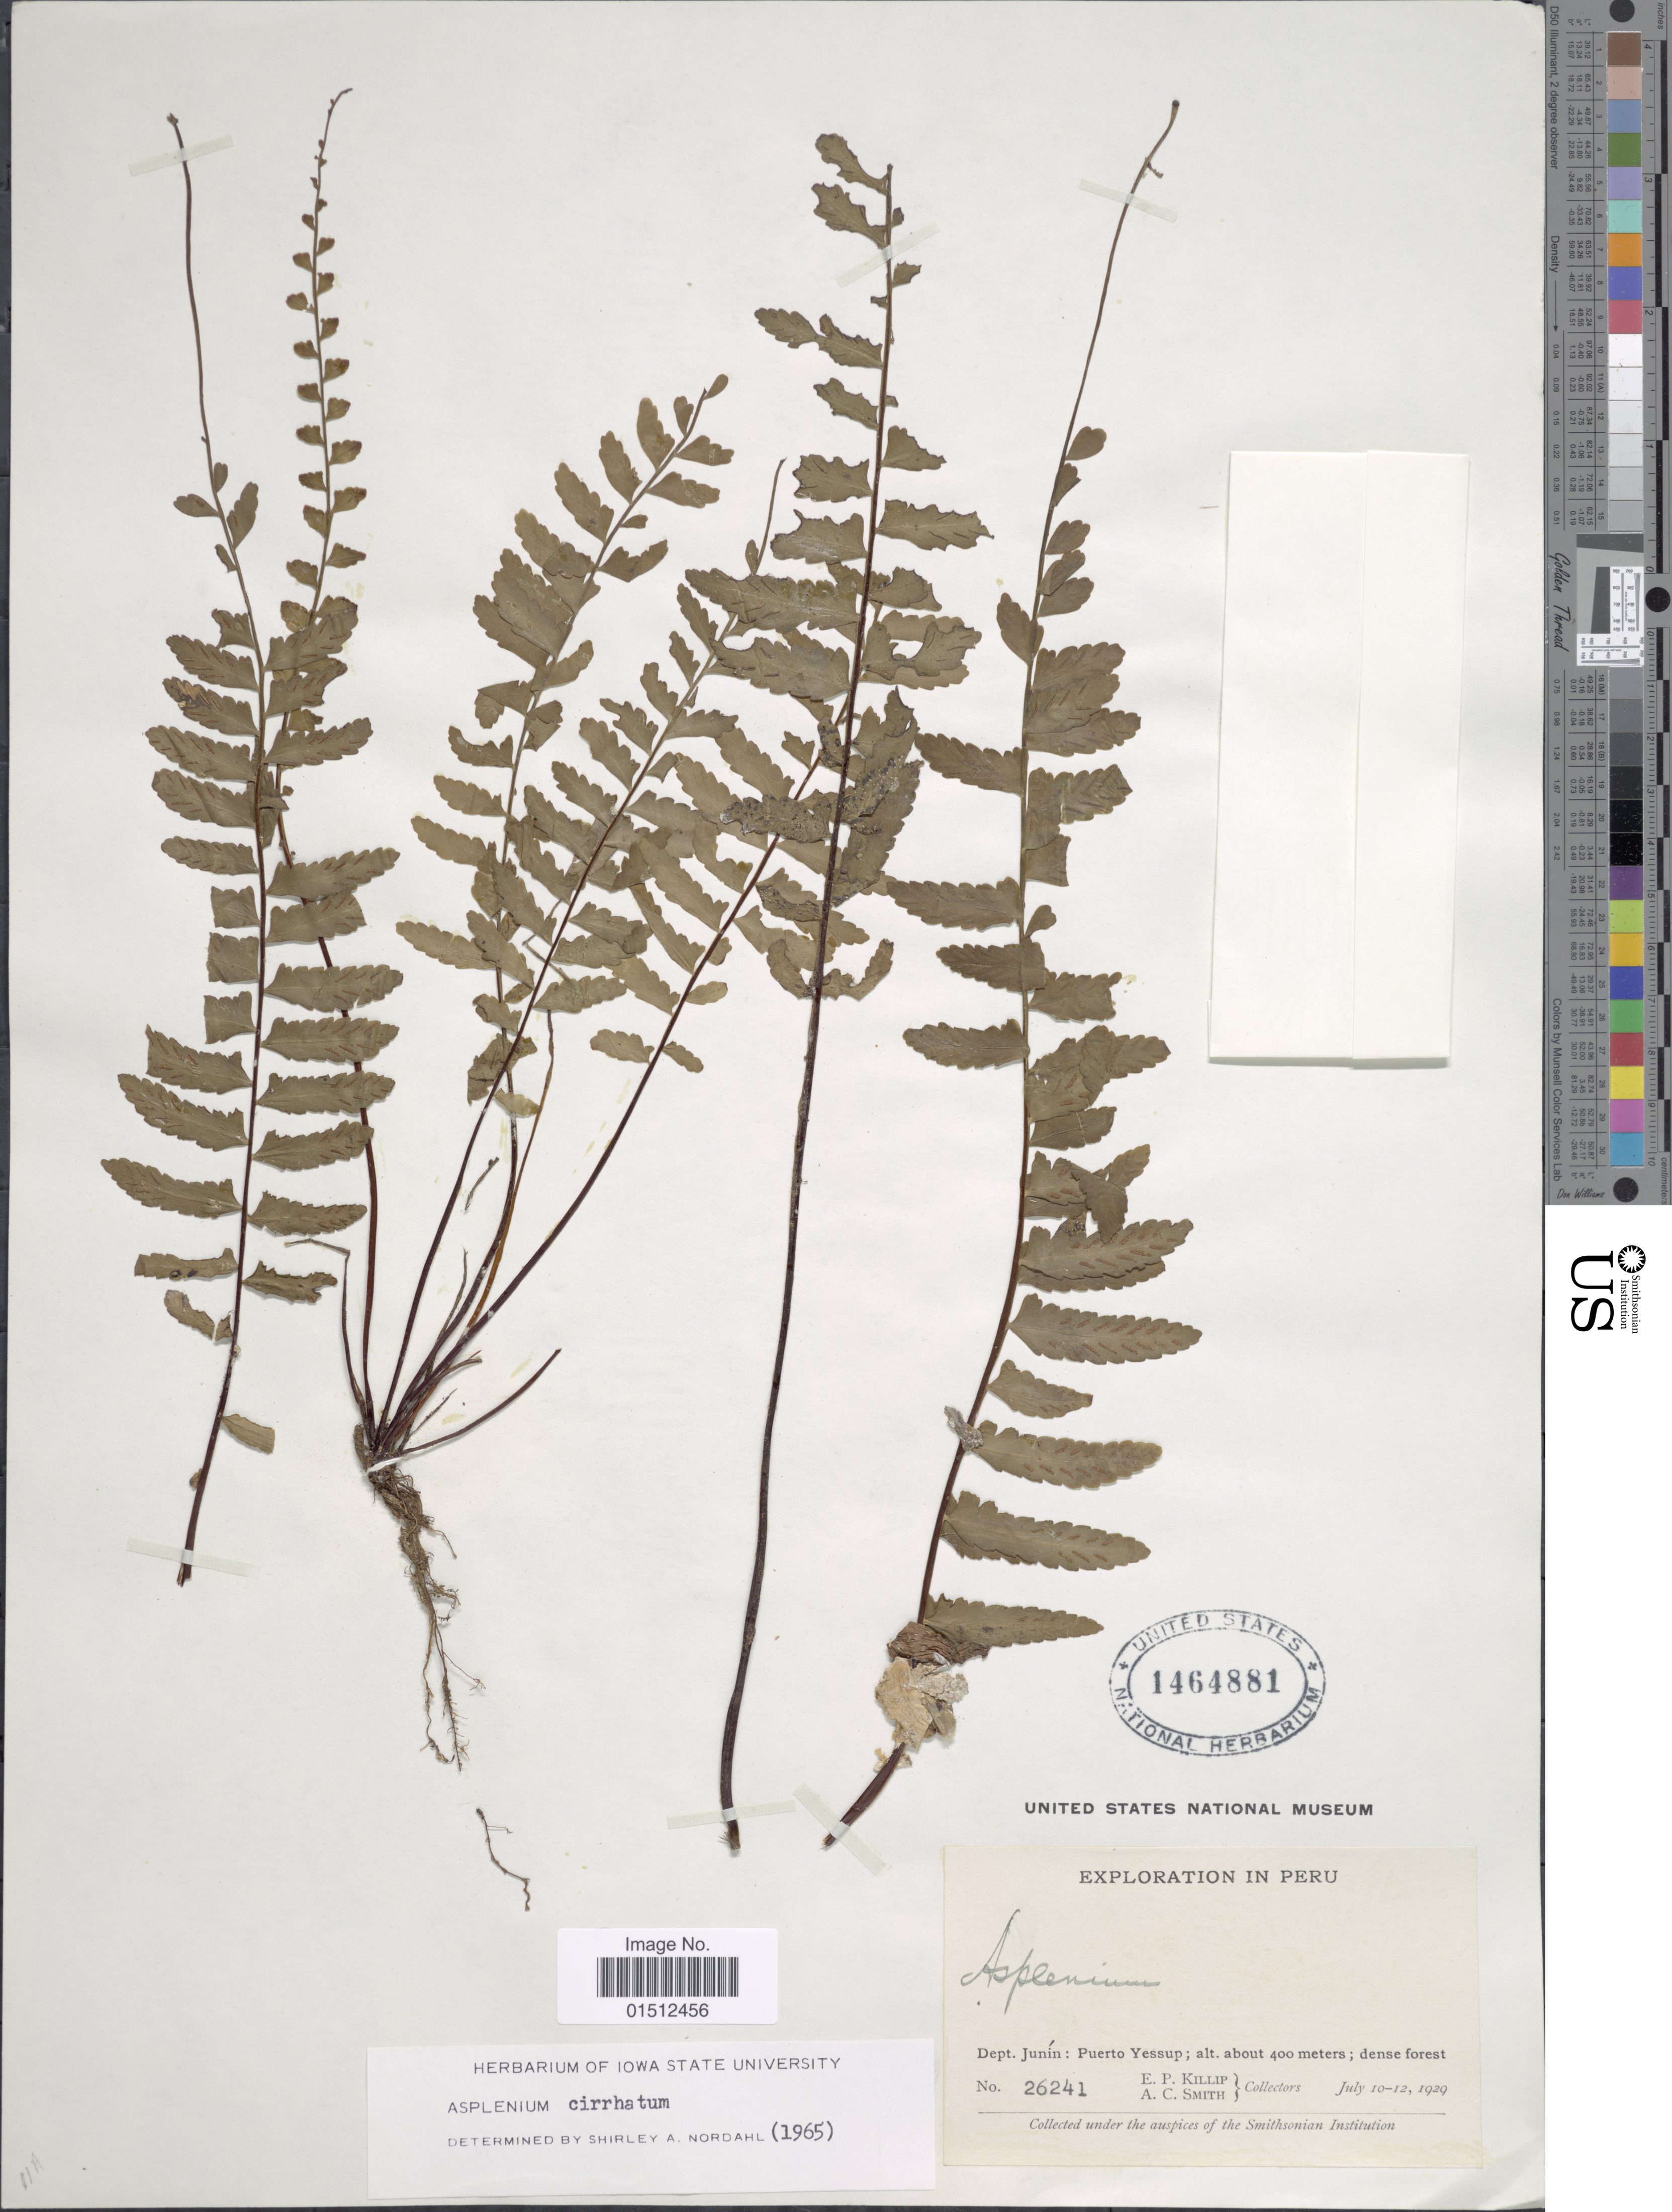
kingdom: Plantae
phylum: Tracheophyta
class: Polypodiopsida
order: Polypodiales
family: Aspleniaceae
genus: Asplenium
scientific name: Asplenium radicans var. cirrhatum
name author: (Rich. ex Willd.) Rosenst.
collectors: E. P. Killip & A. C. Smith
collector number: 26241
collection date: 1929-07-10/1929-07-12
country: Peru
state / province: Junín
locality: Peru. Dept. Junin: Puerto Yessup.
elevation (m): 400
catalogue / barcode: US 1464881